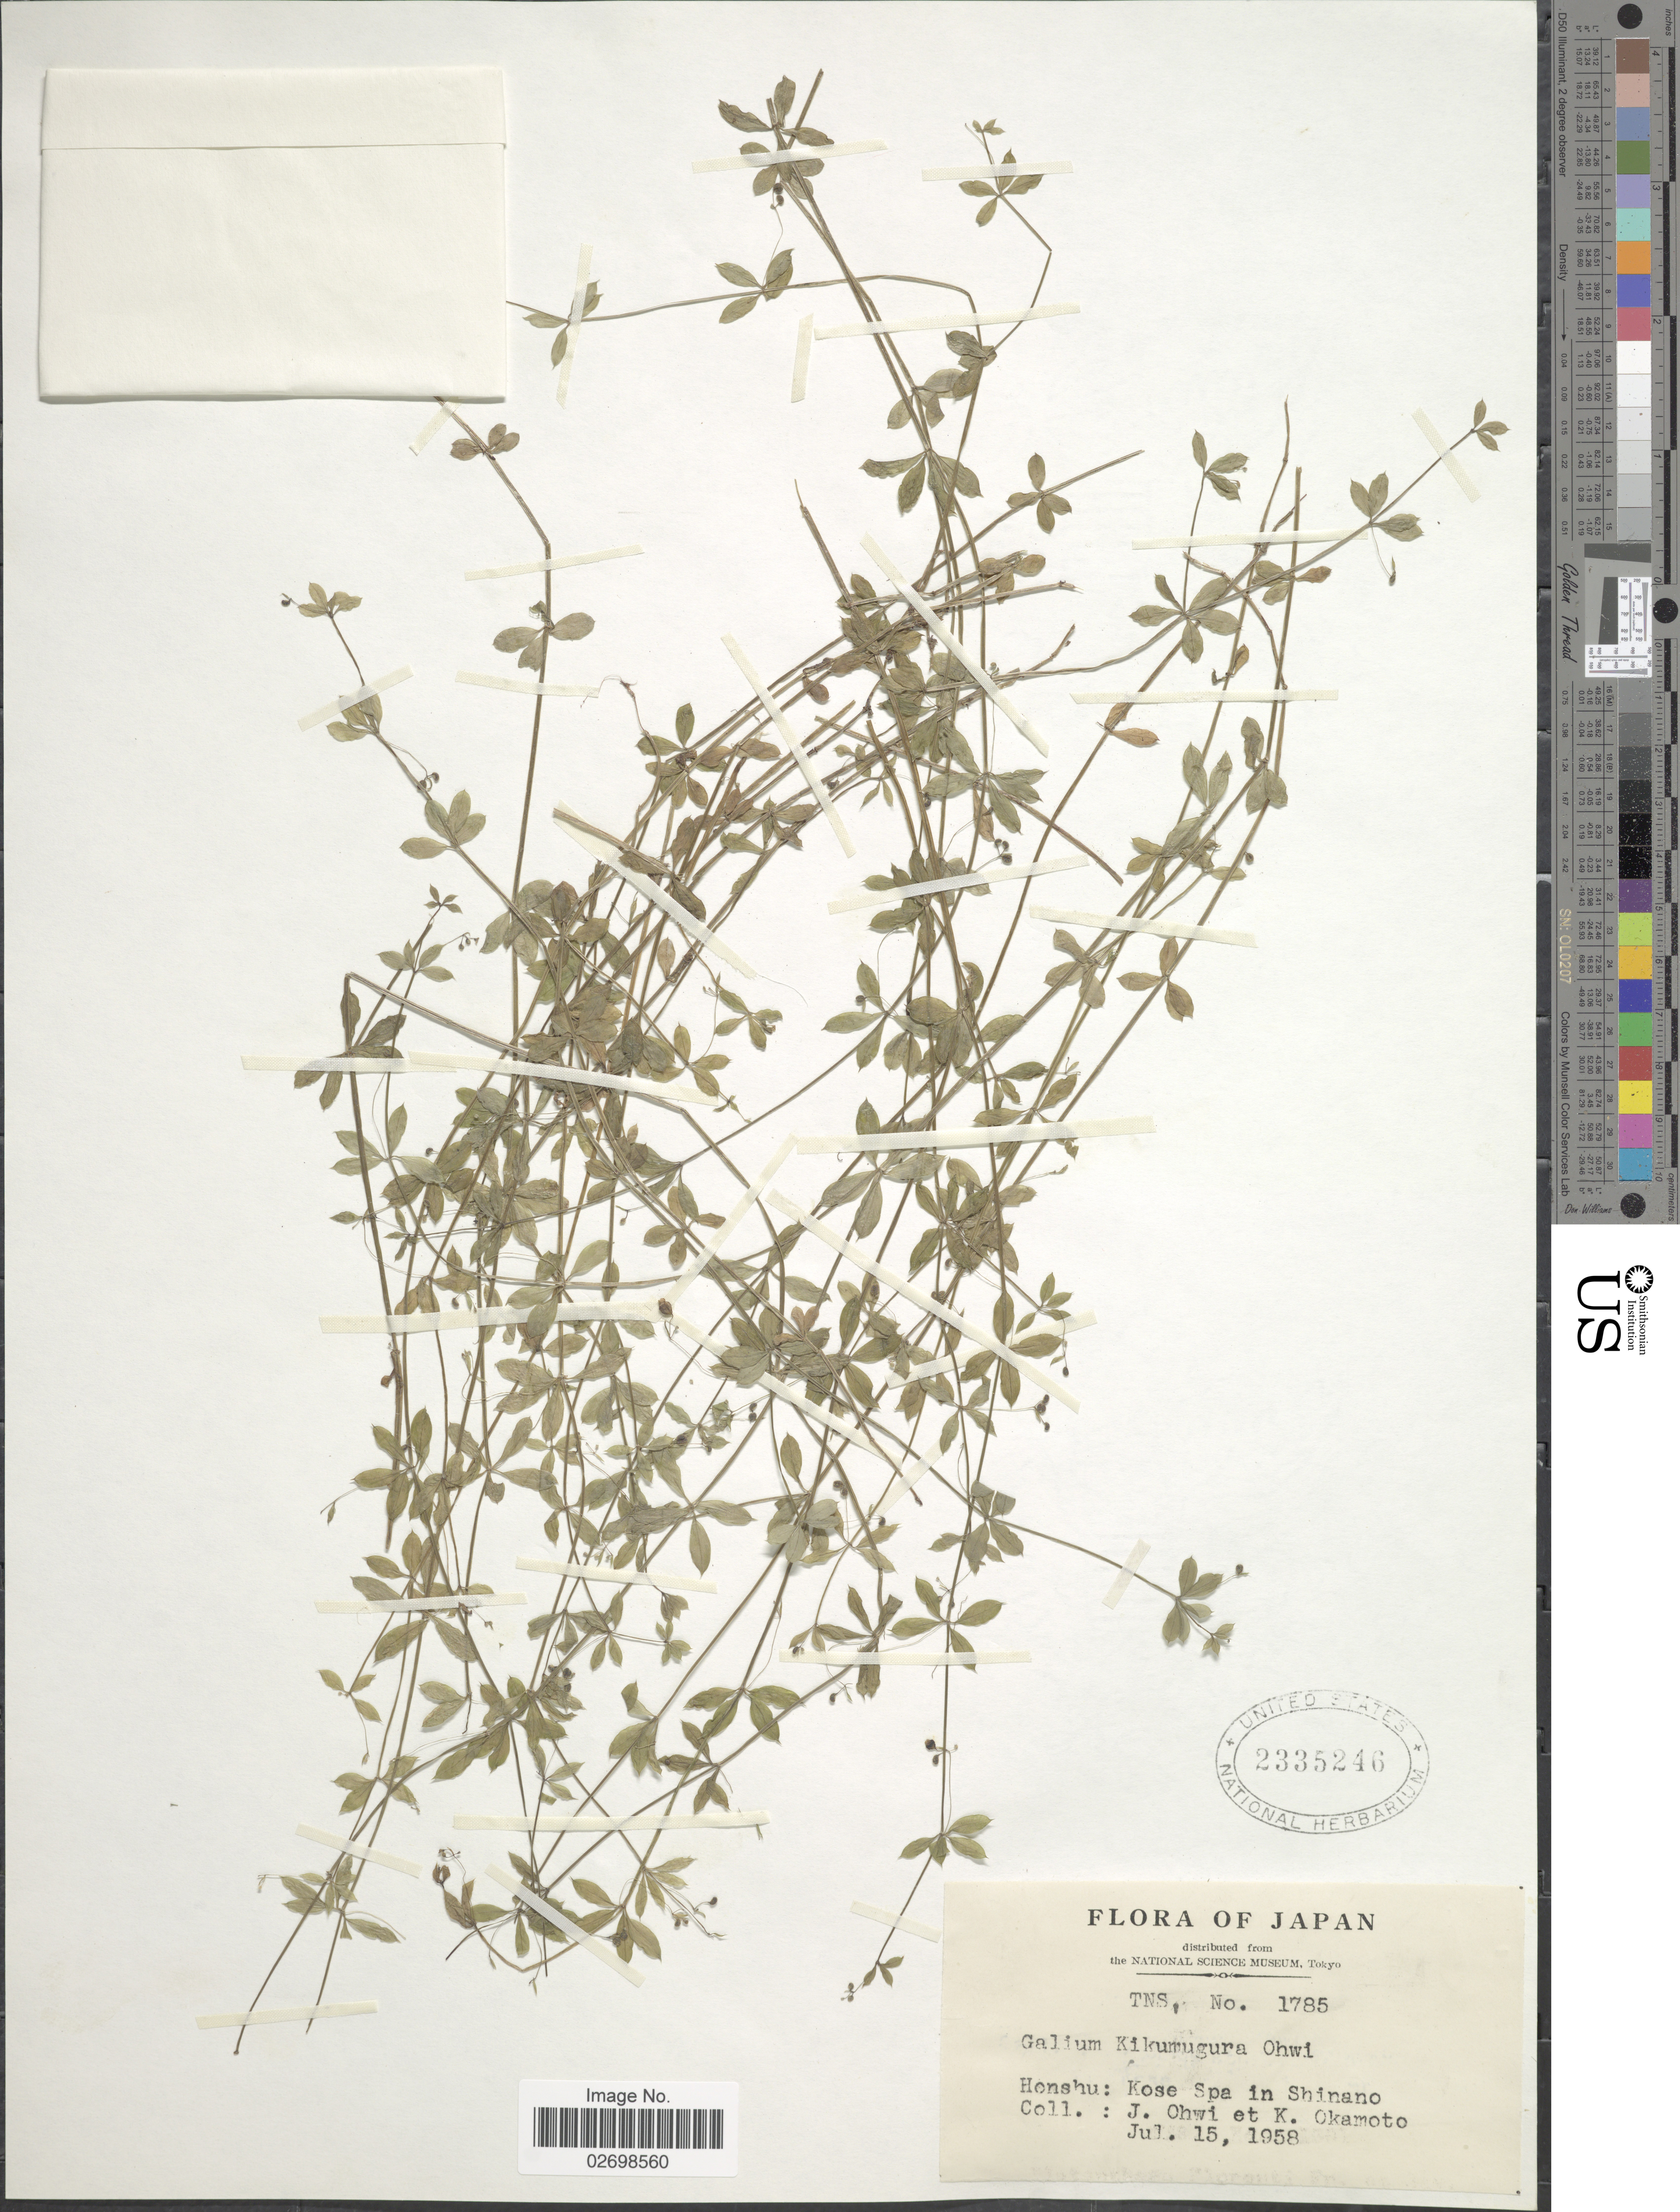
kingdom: Plantae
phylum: Tracheophyta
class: Magnoliopsida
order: Gentianales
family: Rubiaceae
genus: Galium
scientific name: Galium kikumugura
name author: Ohwi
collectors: J. Ohwi & K. Okamoto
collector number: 1785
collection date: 1958-07-15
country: Japan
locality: Honshu: Kose Spa in Shinano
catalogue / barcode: US 2335246